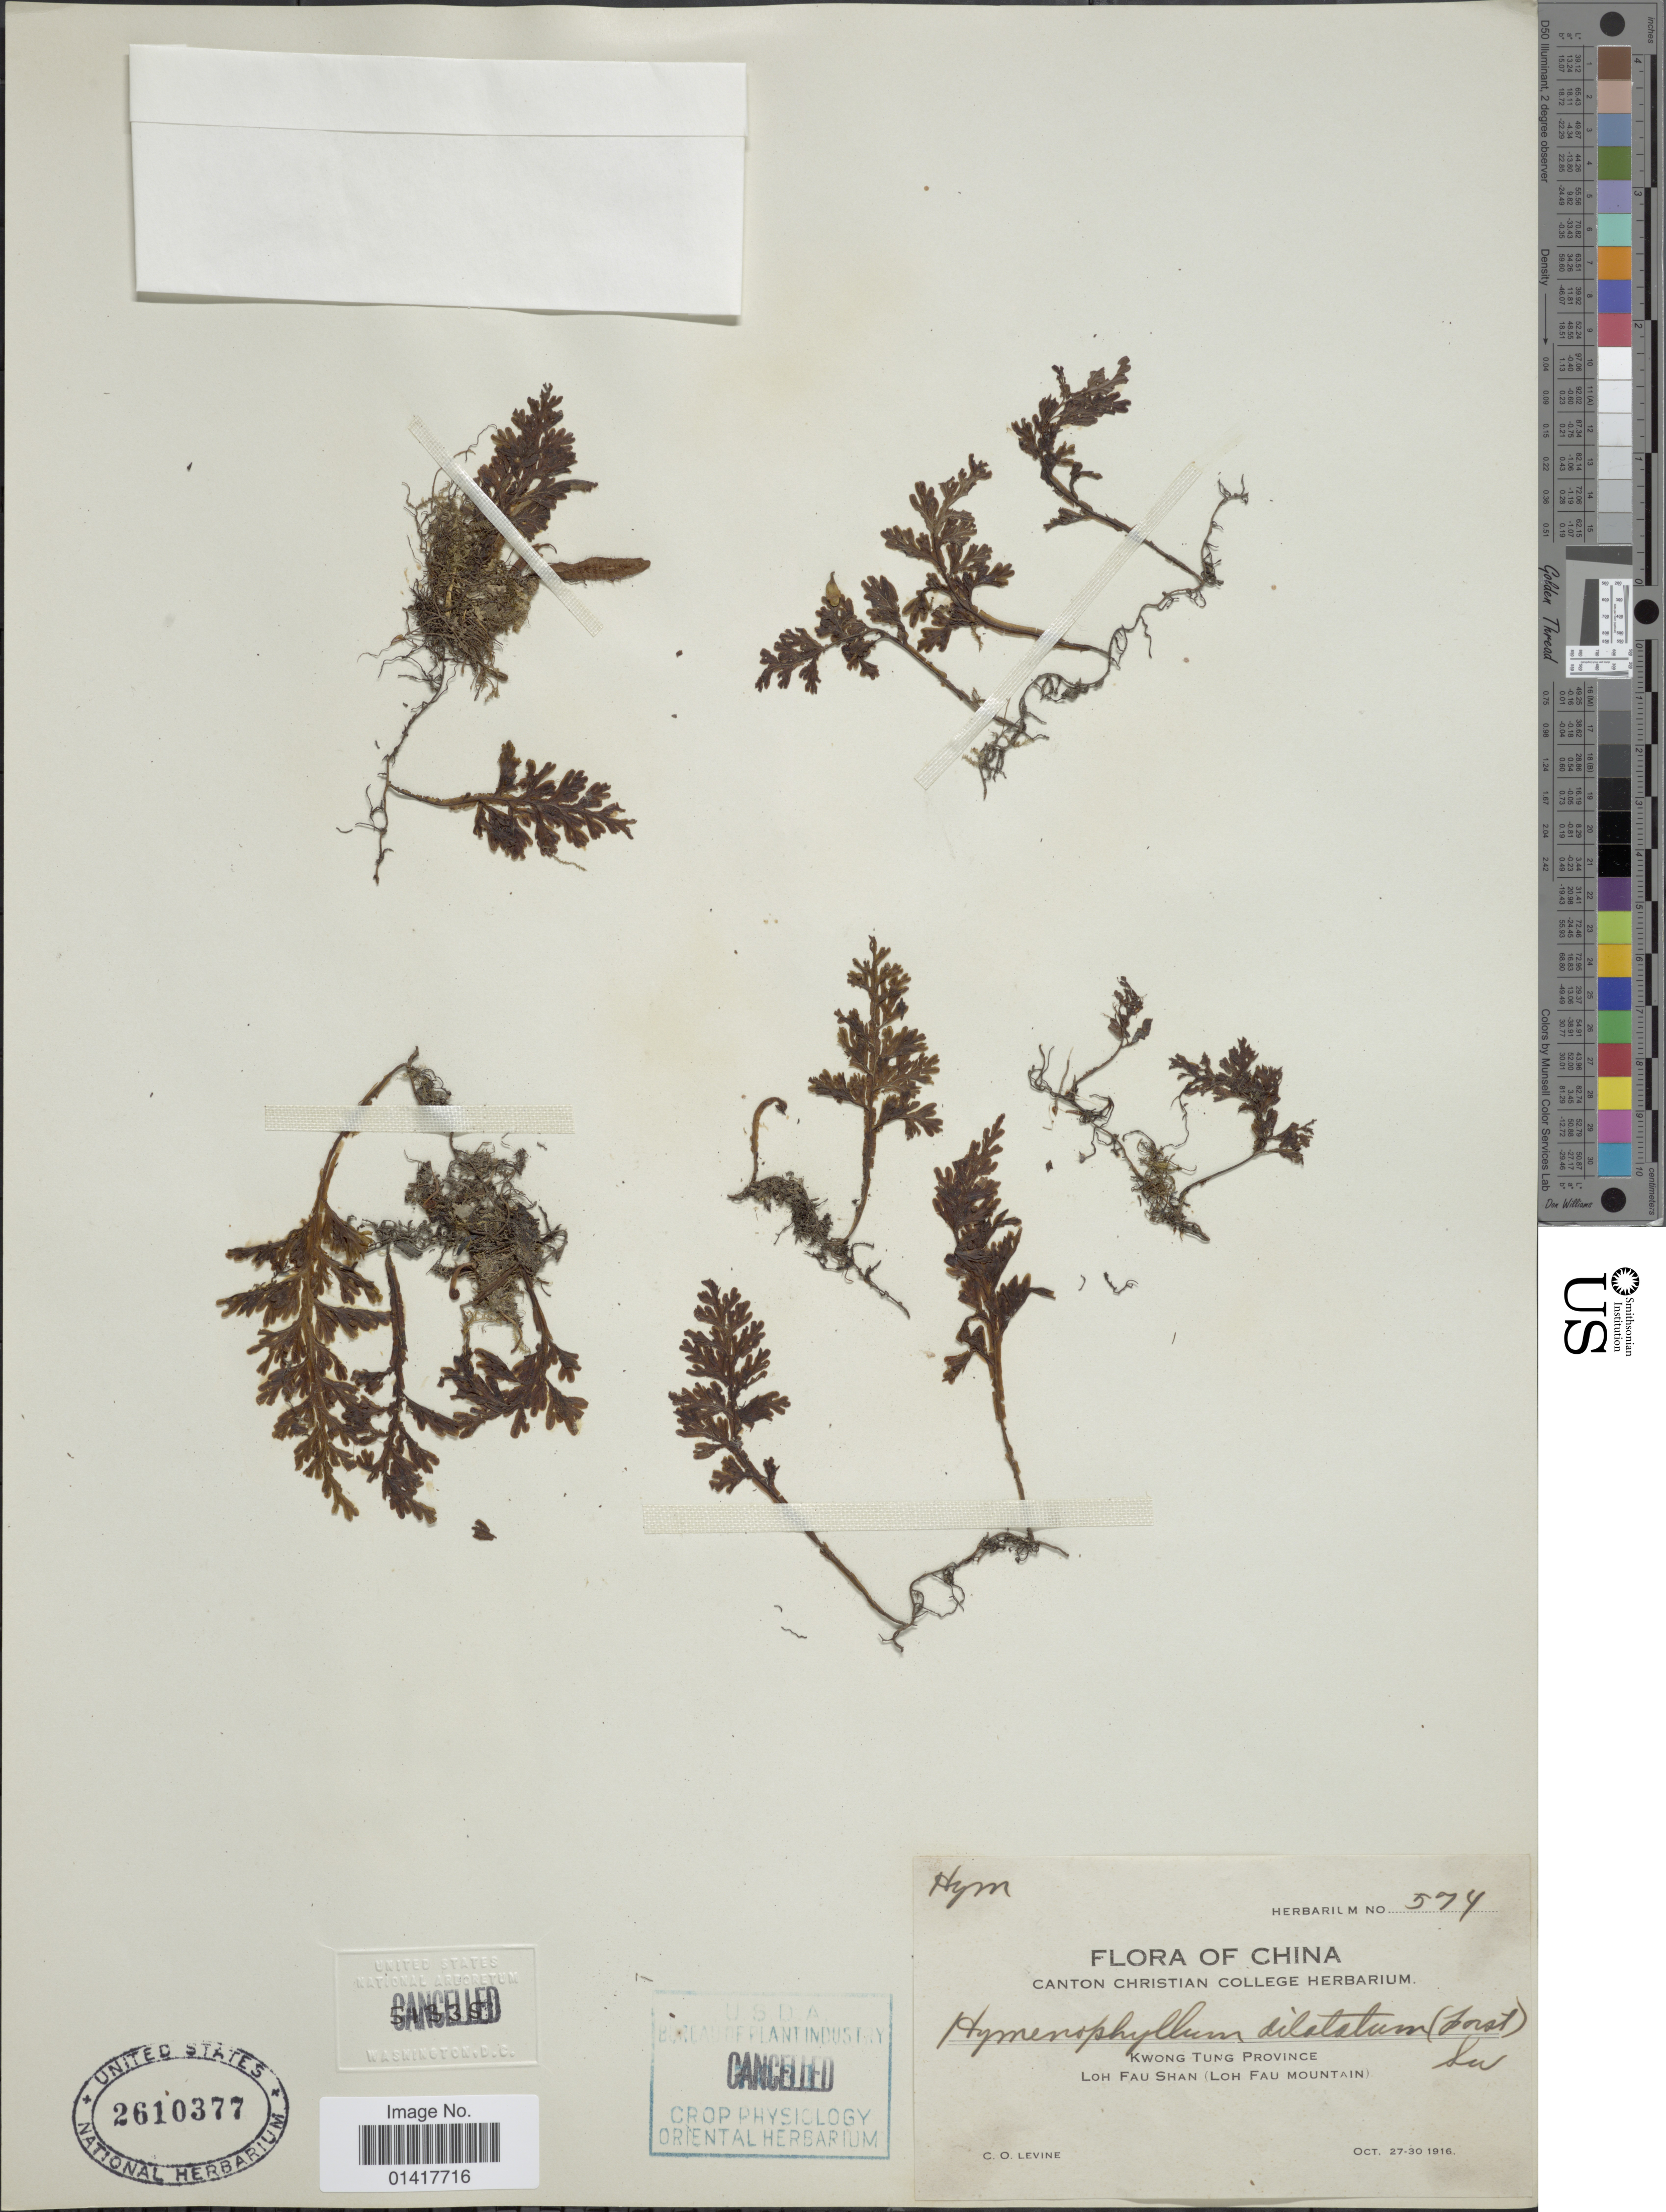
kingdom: Plantae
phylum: Tracheophyta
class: Polypodiopsida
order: Hymenophyllales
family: Hymenophyllaceae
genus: Hymenophyllum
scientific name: Hymenophyllum dilatatum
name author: Sw.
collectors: C. O. Levine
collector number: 574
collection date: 1916-10-27/1916-10-30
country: China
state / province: Guangdong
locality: Kwangtung Province. Loh Fau Shan (Loh Fau Mountain)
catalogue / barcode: US 2610377